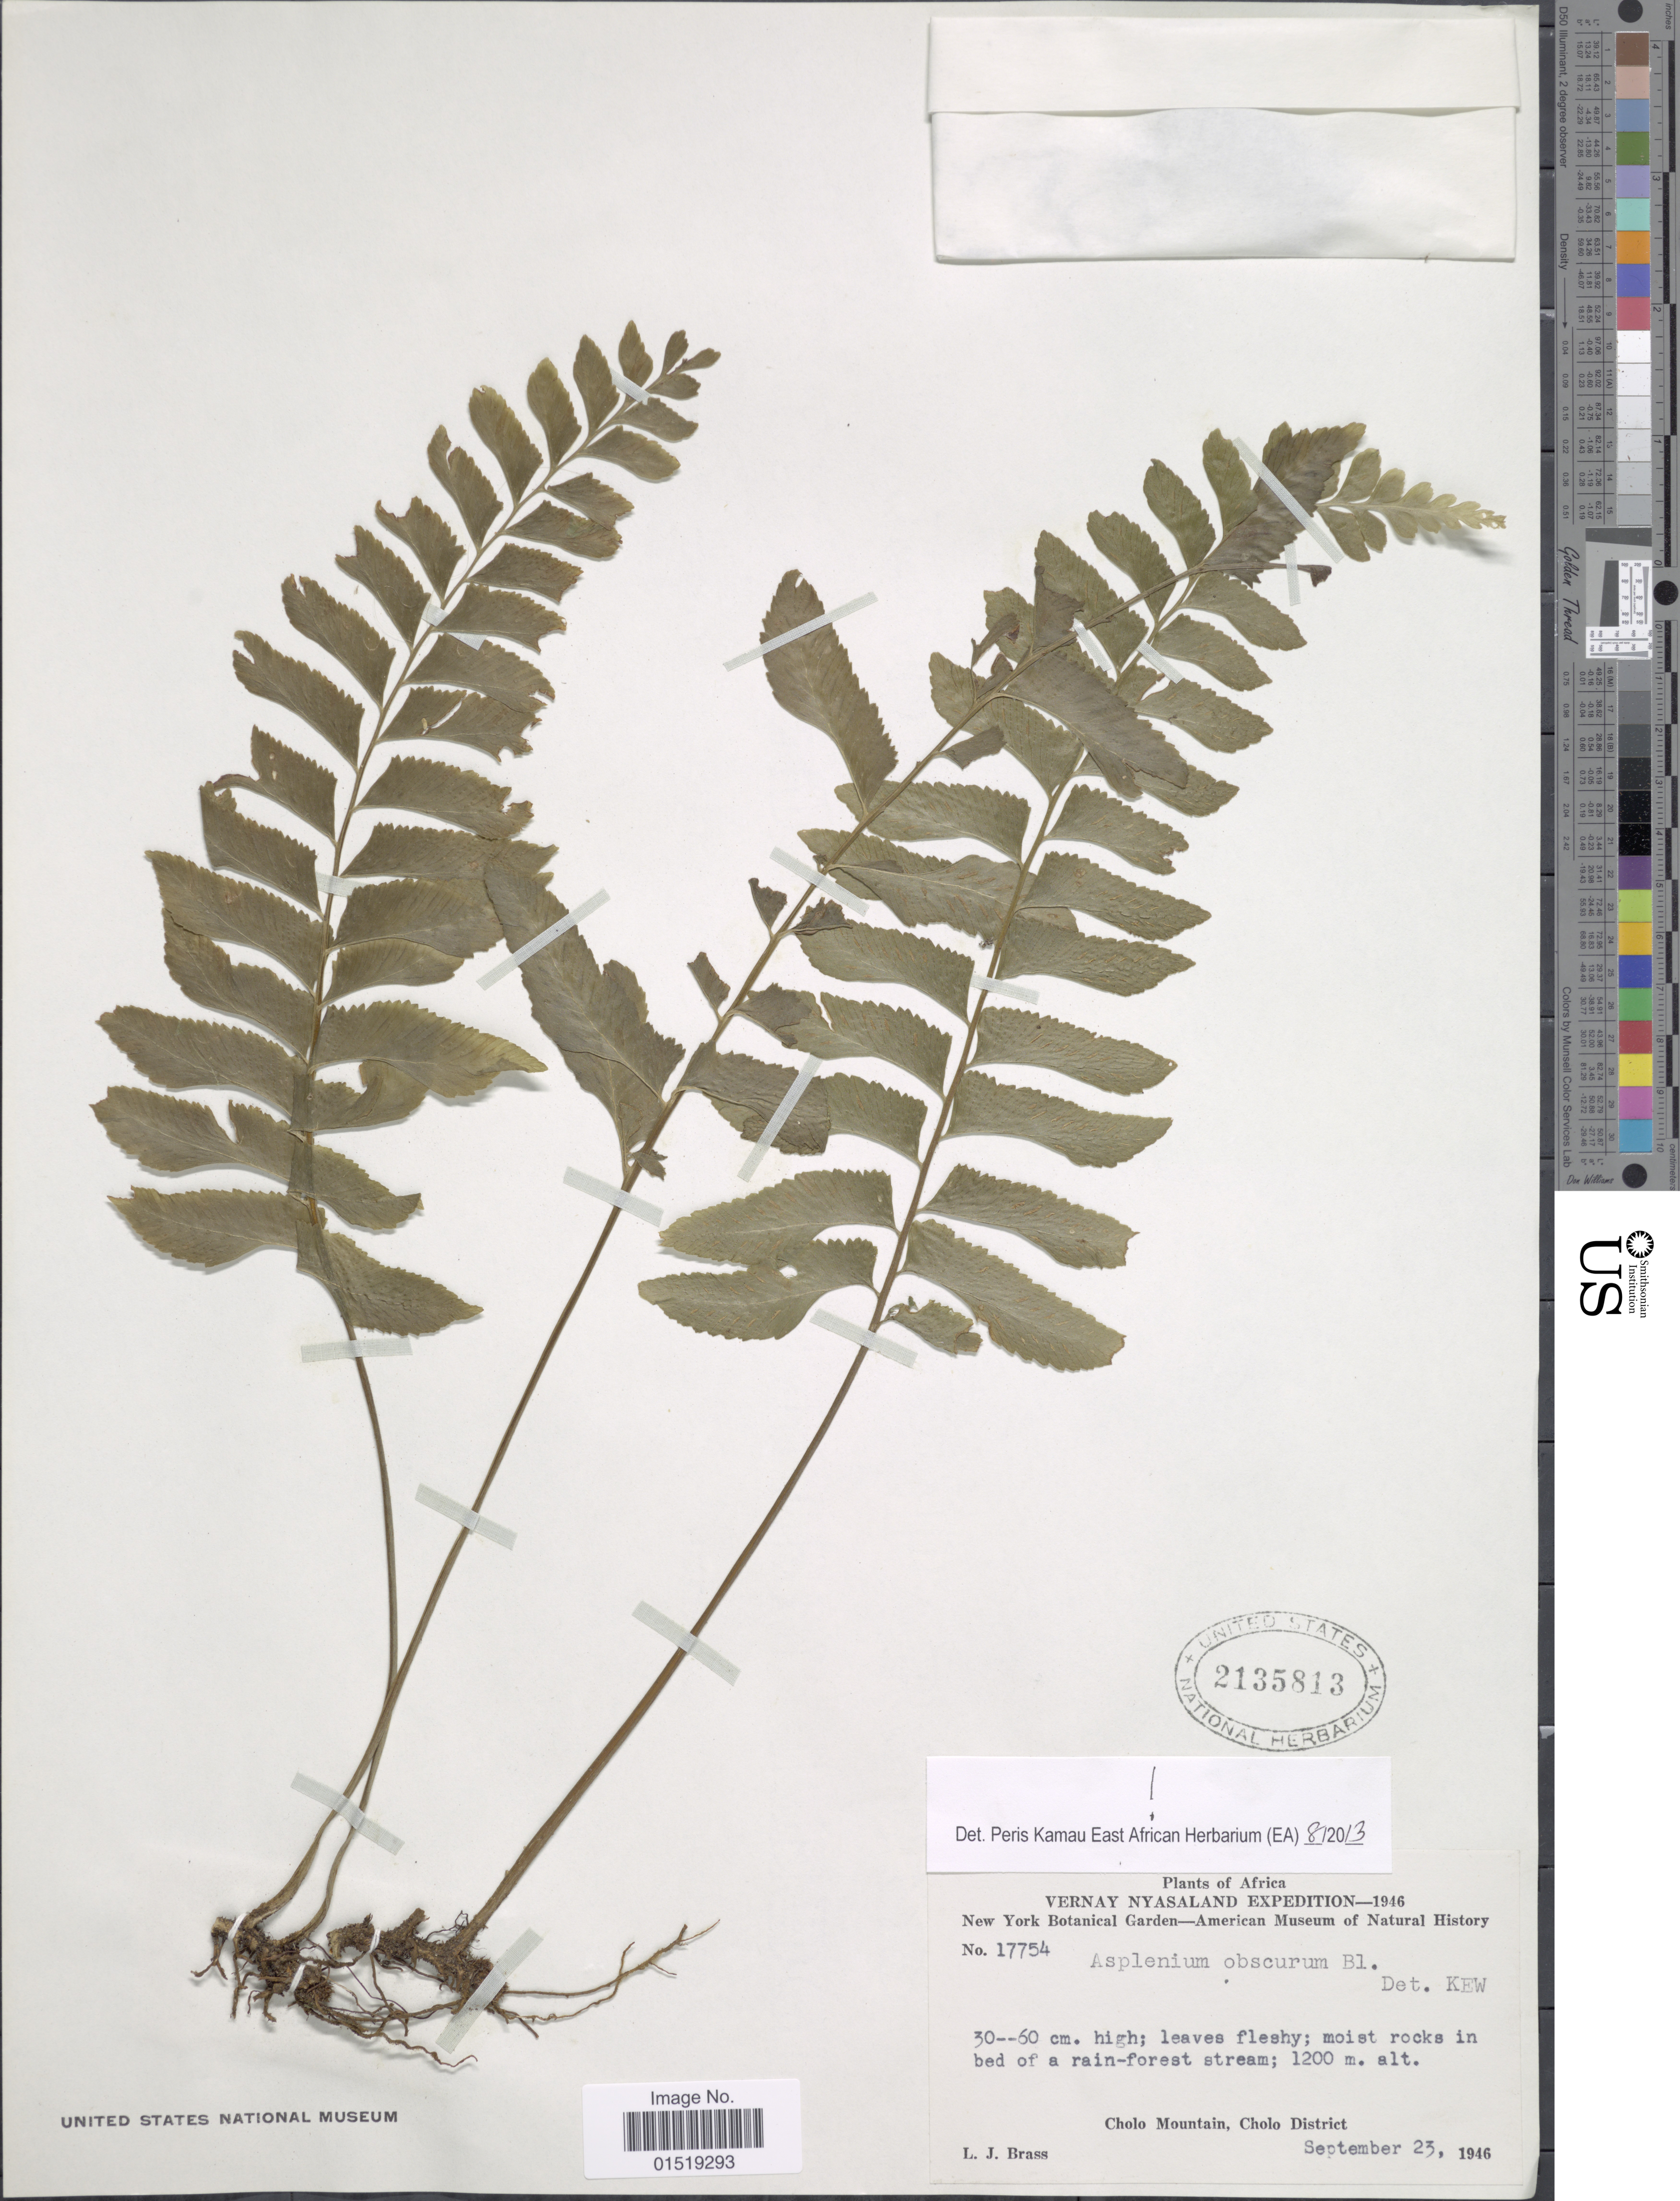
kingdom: Plantae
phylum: Tracheophyta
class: Polypodiopsida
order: Polypodiales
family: Aspleniaceae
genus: Asplenium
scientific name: Asplenium obscurum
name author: Blume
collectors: L. J. Brass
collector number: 17754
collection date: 1946-09-23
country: Malawi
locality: Cholo Mountain, Cholo District.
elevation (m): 1200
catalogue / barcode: US 2135813